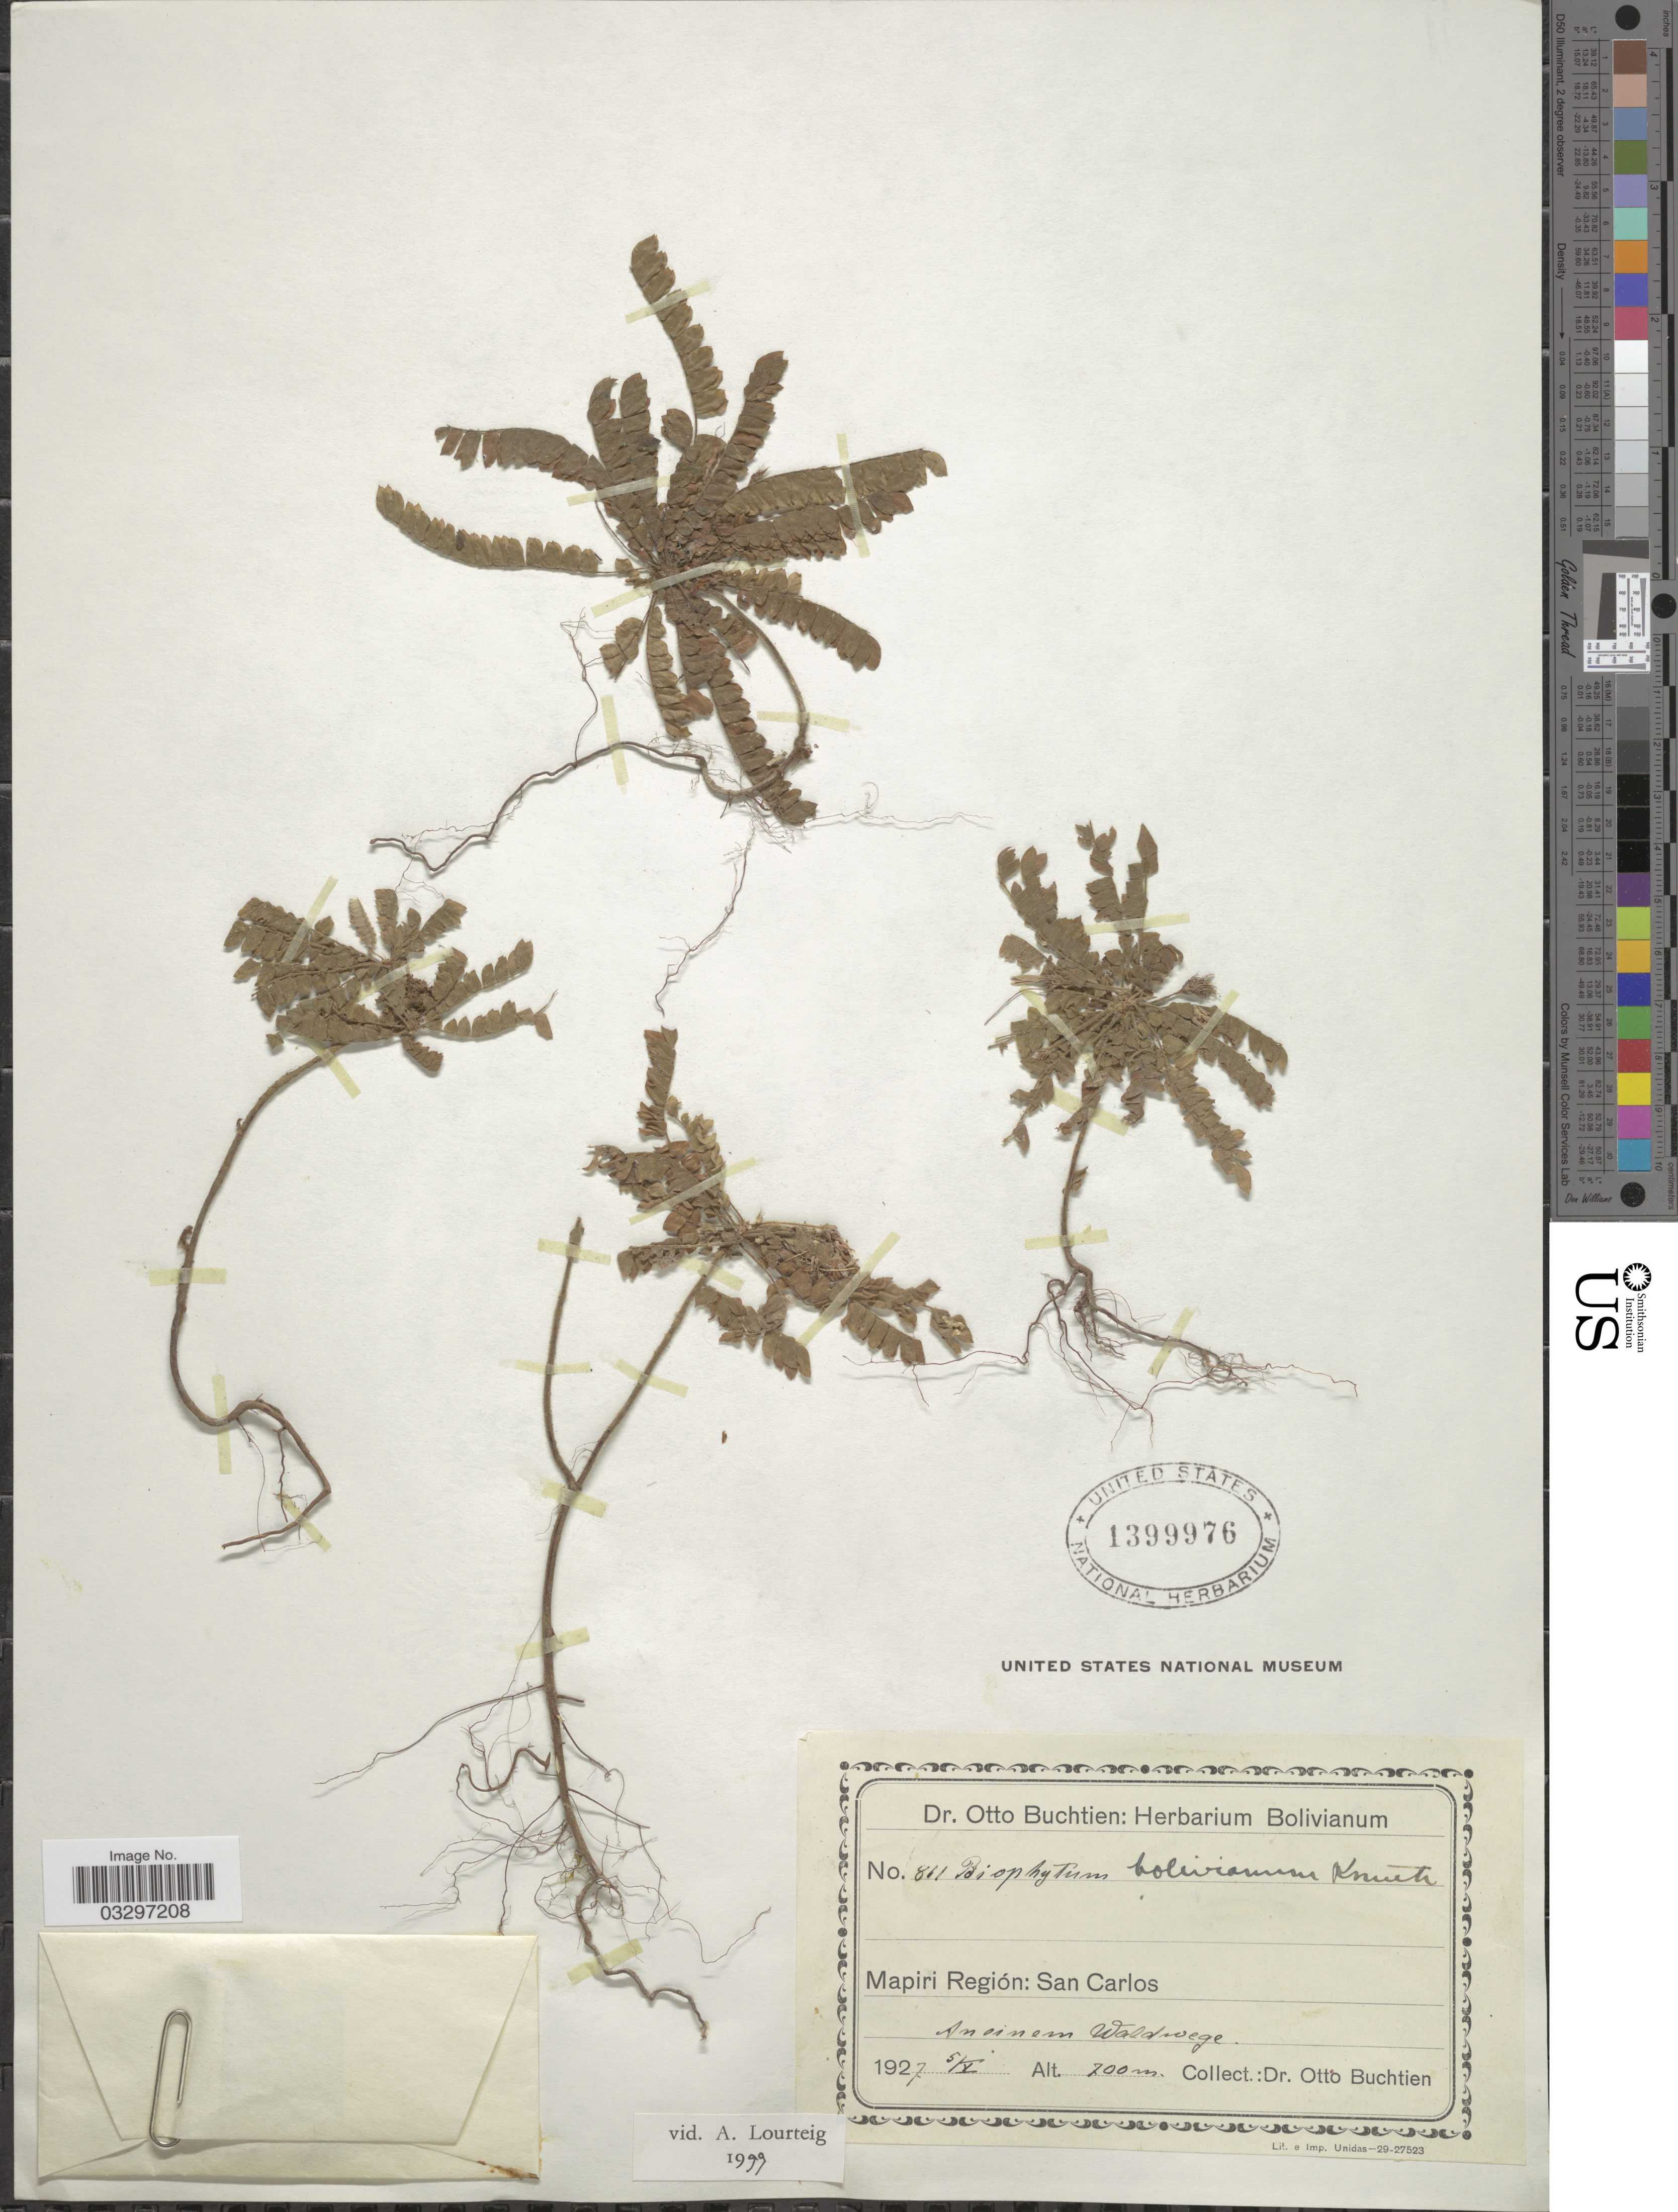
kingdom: Plantae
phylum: Tracheophyta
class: Magnoliopsida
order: Oxalidales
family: Oxalidaceae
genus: Biophytum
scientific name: Biophytum bolivianum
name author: R. Knuth in Engl.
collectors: O. Buchtien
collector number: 811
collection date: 1927-05-05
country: Bolivia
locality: Mapiri Región: San Carlos.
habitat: An einem Waldwege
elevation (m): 700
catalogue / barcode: US 1399976